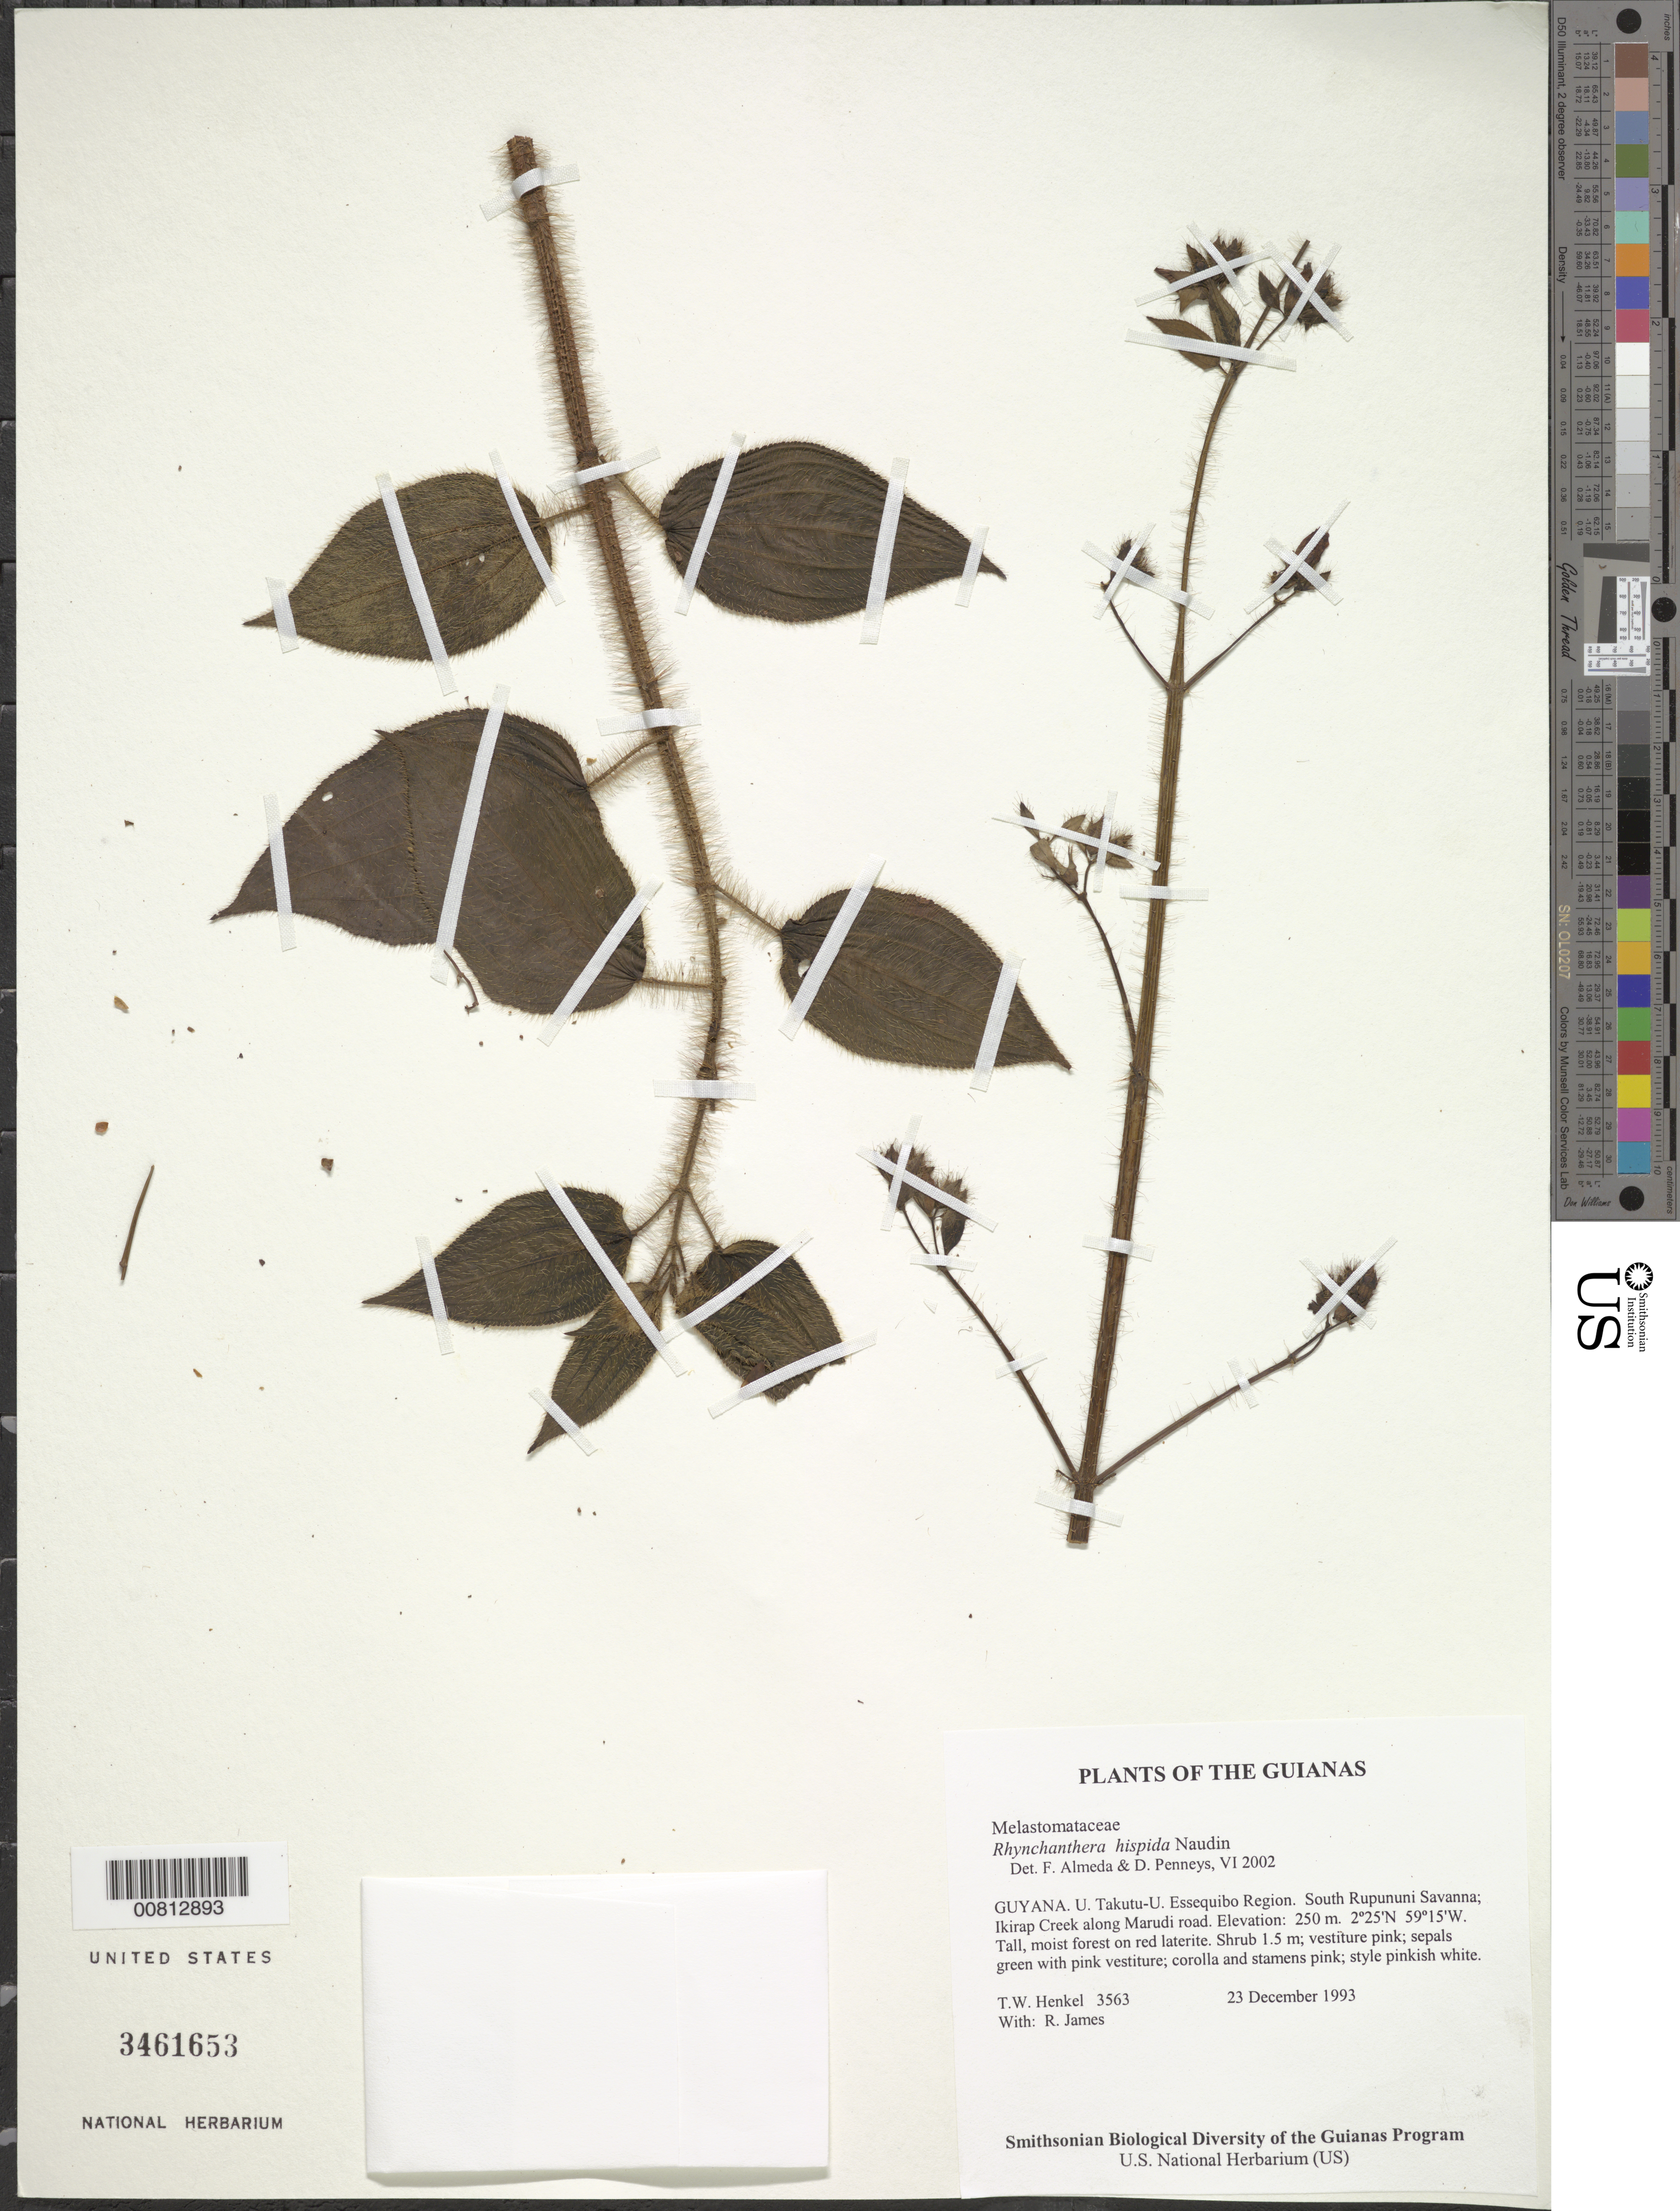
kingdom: Plantae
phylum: Tracheophyta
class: Magnoliopsida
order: Myrtales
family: Melastomataceae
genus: Rhynchanthera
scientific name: Rhynchanthera hispida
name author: Naudin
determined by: Almeda, F.; Penneys, D. S.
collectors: T. Henkel & R. James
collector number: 3563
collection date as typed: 23 December 1993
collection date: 1993-12-23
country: Guyana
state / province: U. Takutu-U. Essequibo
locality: South Rupununi Savanna; Ikirap Creek along Marudi road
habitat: Tall, moist forest on red laterite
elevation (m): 250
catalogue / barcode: US 3461653